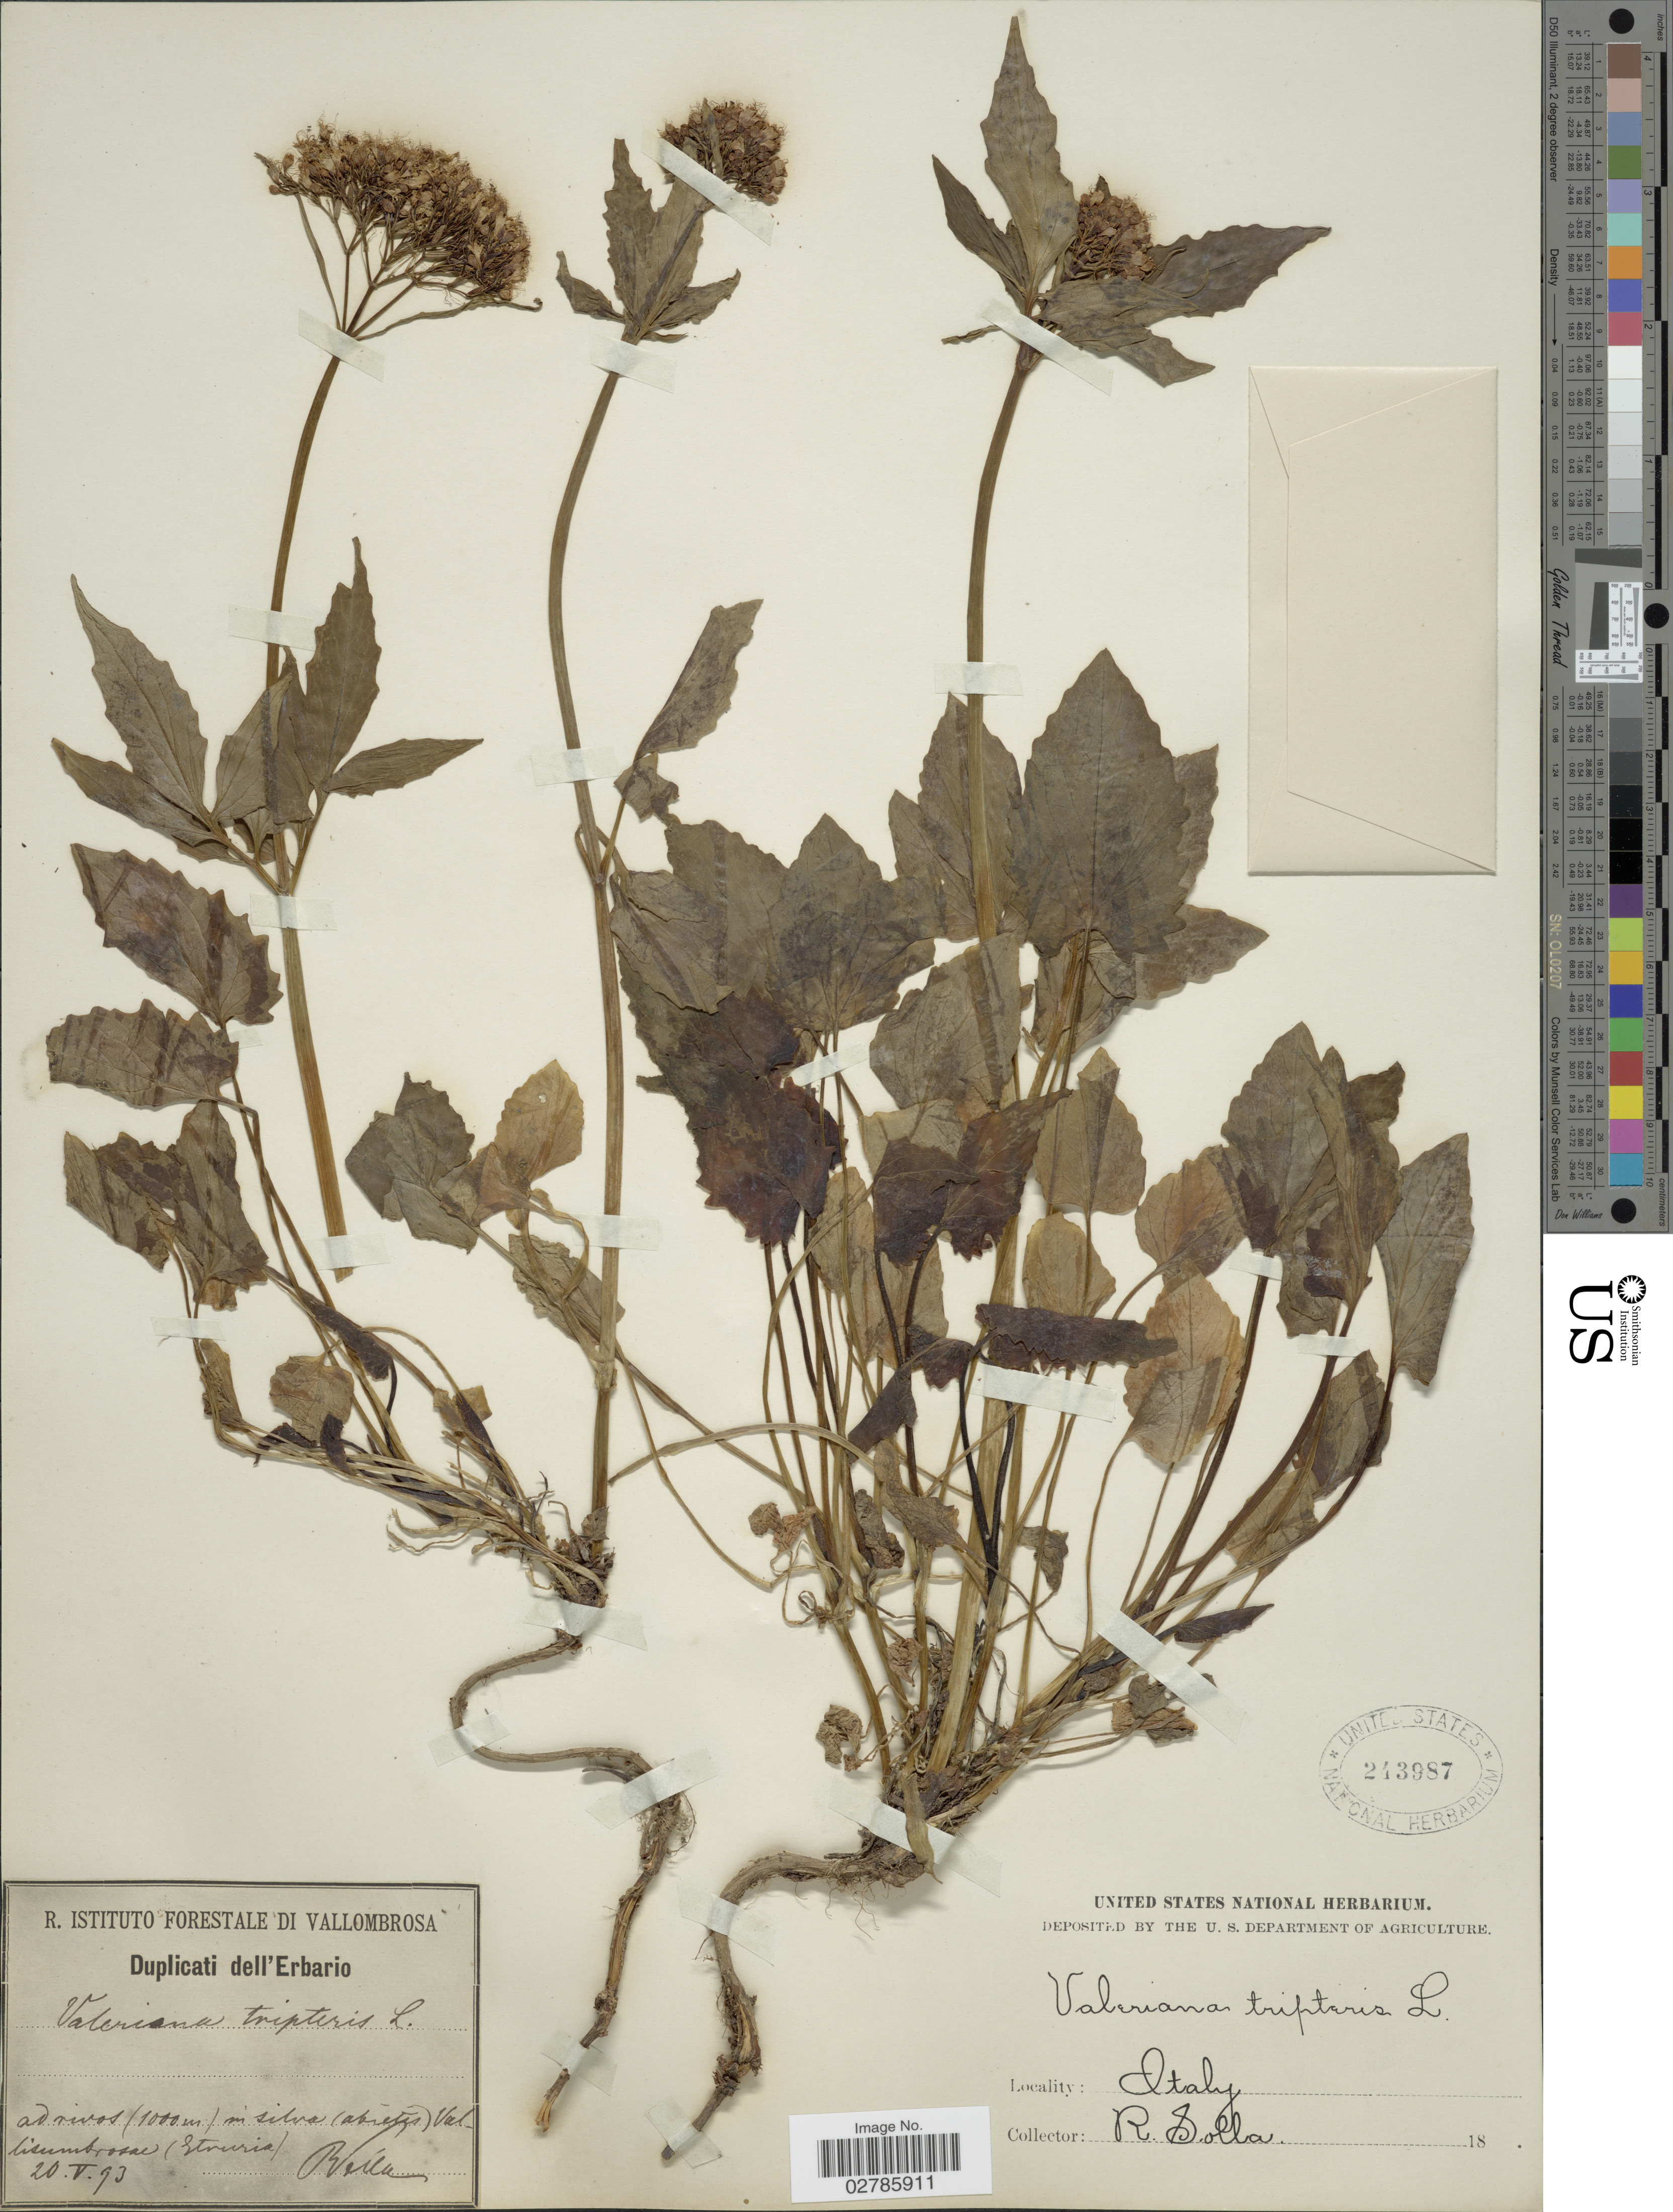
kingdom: Plantae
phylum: Tracheophyta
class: Magnoliopsida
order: Dipsacales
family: Caprifoliaceae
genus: Valeriana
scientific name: Valeriana tripteris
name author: L.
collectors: R. Solla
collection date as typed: Transcribed d/m/y: 20/5/93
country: Italy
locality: Ad rivos in silva (abretis) Vallisumbrosac (Etruria).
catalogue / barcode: US 243987